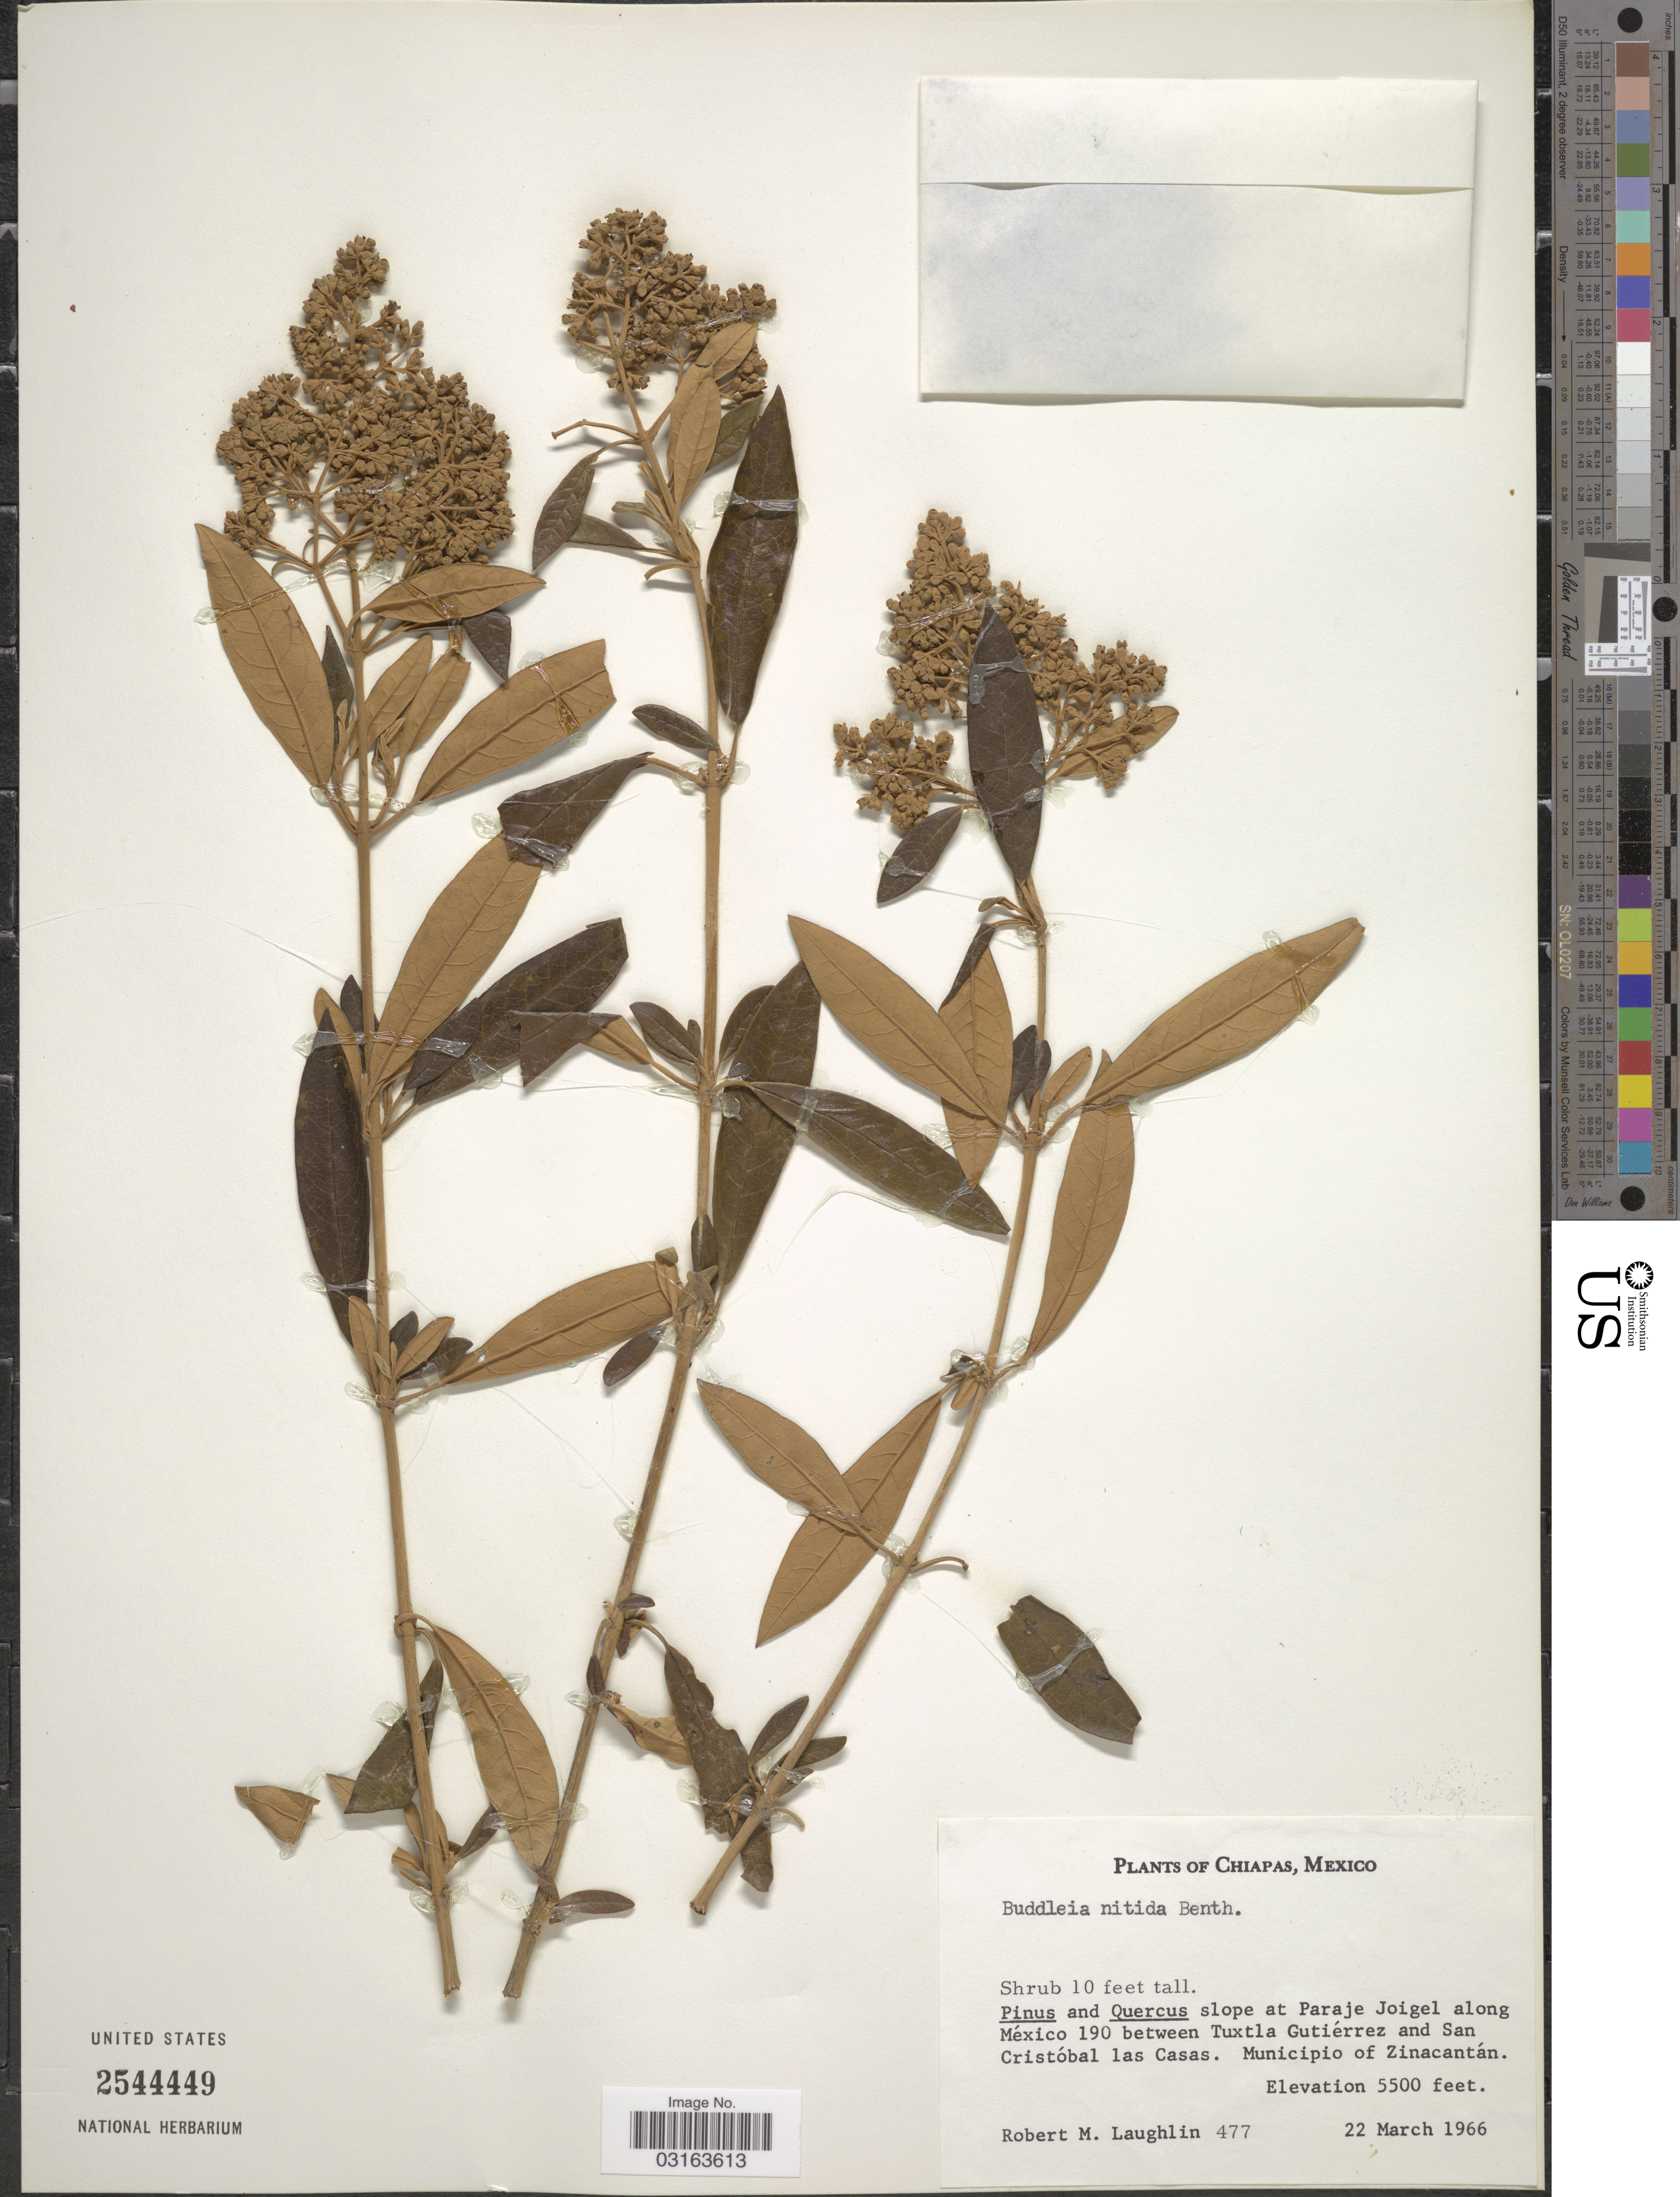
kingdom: Plantae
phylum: Tracheophyta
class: Magnoliopsida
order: Lamiales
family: Scrophulariaceae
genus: Buddleja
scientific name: Buddleja nitida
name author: Benth.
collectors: R. M. Laughlin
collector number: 477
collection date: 1966-03-22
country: Mexico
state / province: Chiapas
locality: At Paraje Joigel along México 190 between Tuxtla Gutiérrez and San Cristóbal las Casas. Municipio of Zinacantán.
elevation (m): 1676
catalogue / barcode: US 2544449